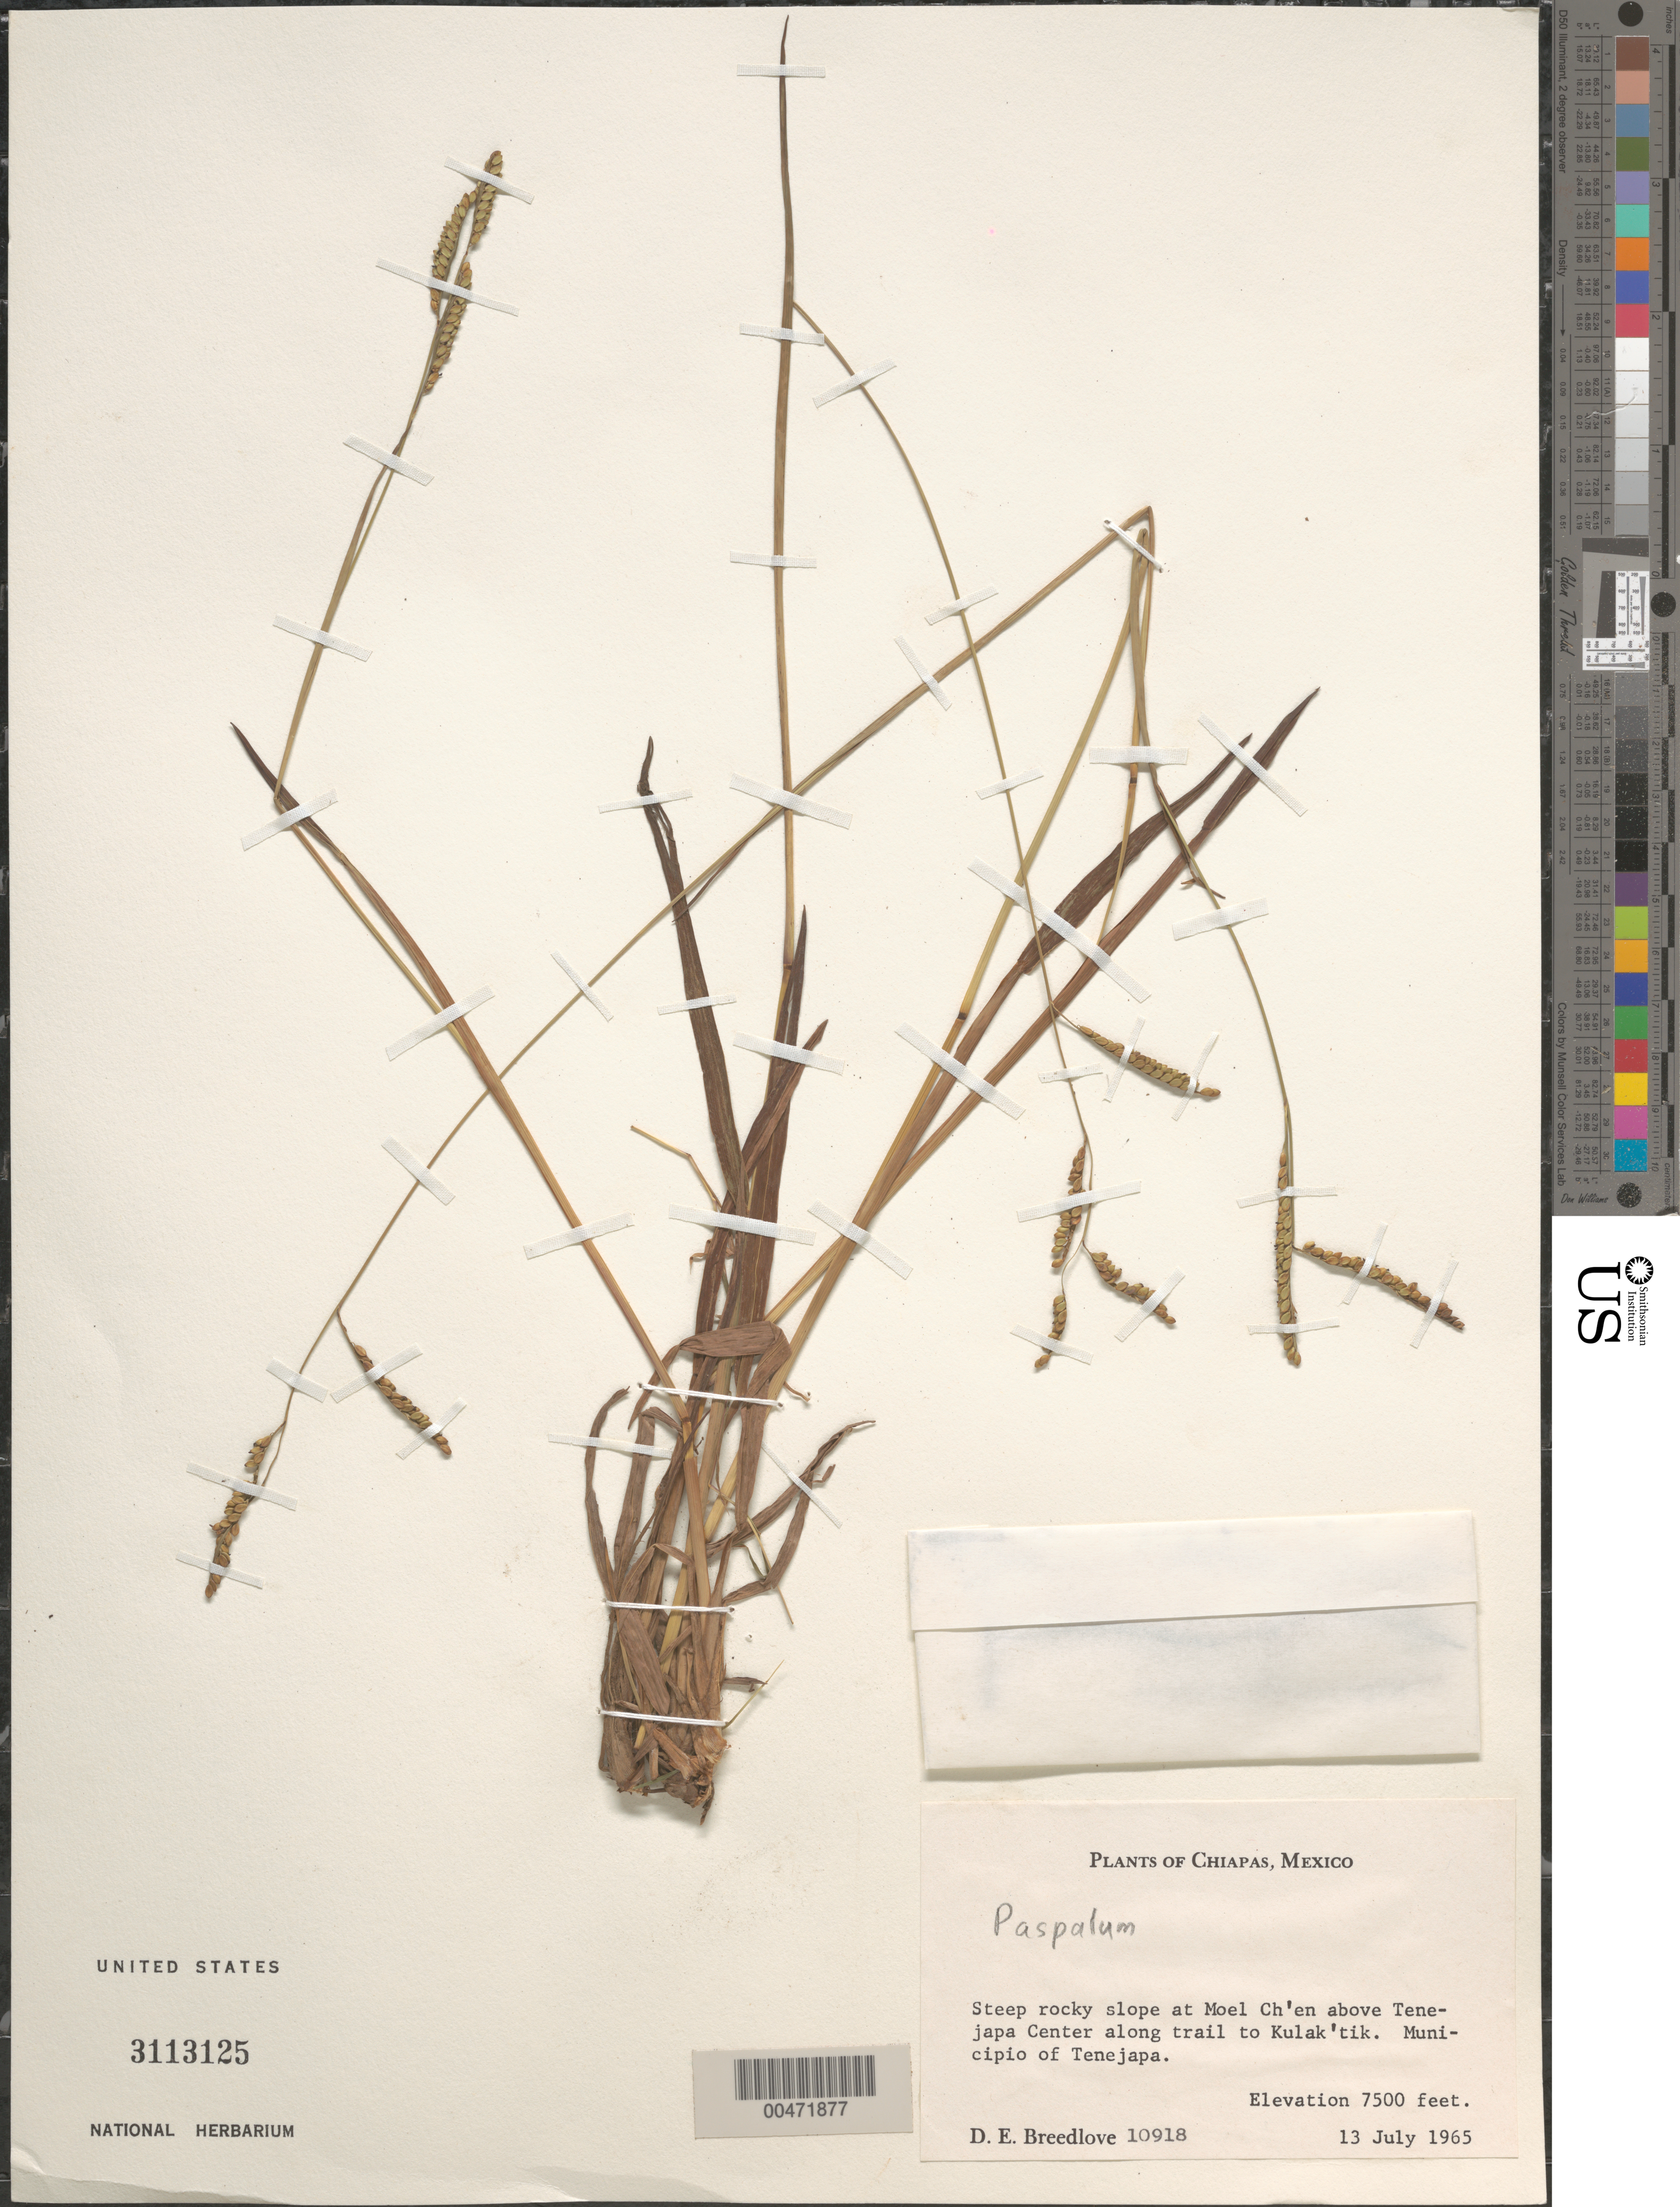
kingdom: Plantae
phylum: Tracheophyta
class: Liliopsida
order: Poales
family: Poaceae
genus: Paspalum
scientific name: Paspalum sp.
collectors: D. E. Breedlove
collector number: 10918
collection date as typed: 13 Jul 1965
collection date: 1965-07-13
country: Mexico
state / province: Chiapas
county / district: Tenejapa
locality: At Moel Ch'en above Tenejapa Center along trail to Kulak'tik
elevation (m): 2286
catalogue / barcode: US 3113125